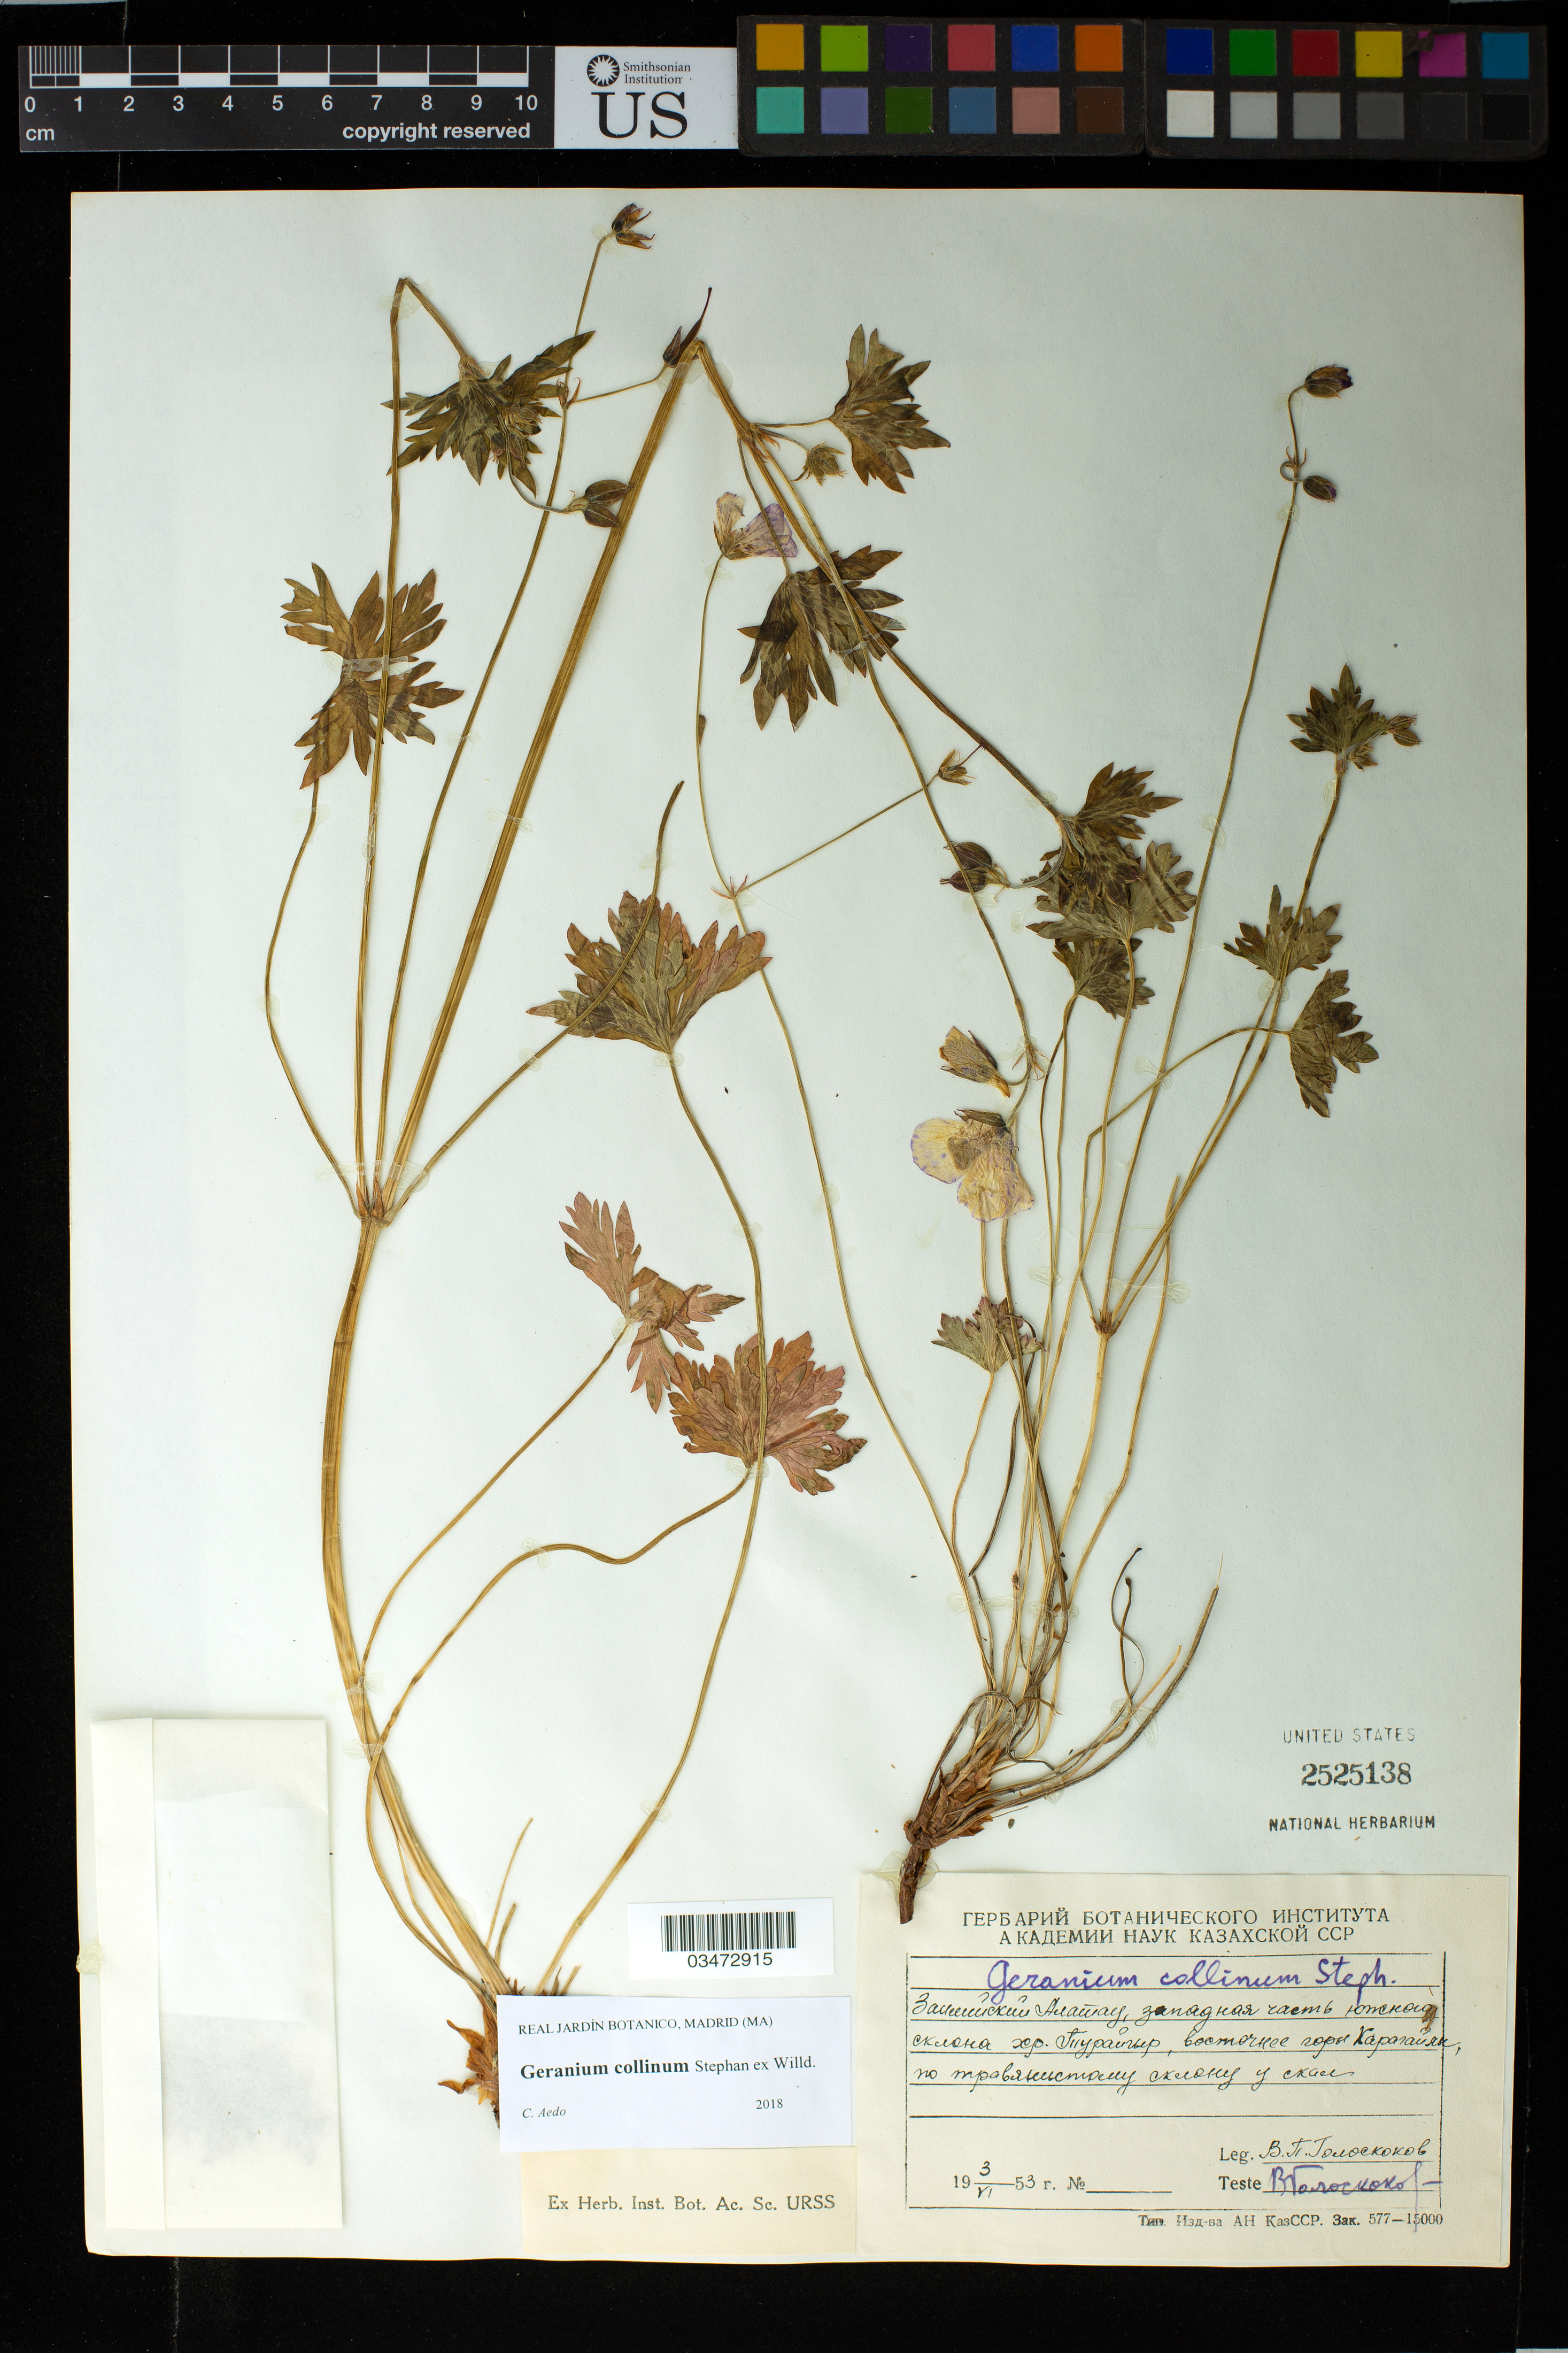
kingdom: Plantae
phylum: Tracheophyta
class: Magnoliopsida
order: Geraniales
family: Geraniaceae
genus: Geranium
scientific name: Geranium collinum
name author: Stephan ex Willd.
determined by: Aedo, C.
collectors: V. P. Goloskokov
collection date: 1953-06-03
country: Kazakhstan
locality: Zalusky Alatau West of Kangaly. Qastanay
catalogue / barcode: US 2525138